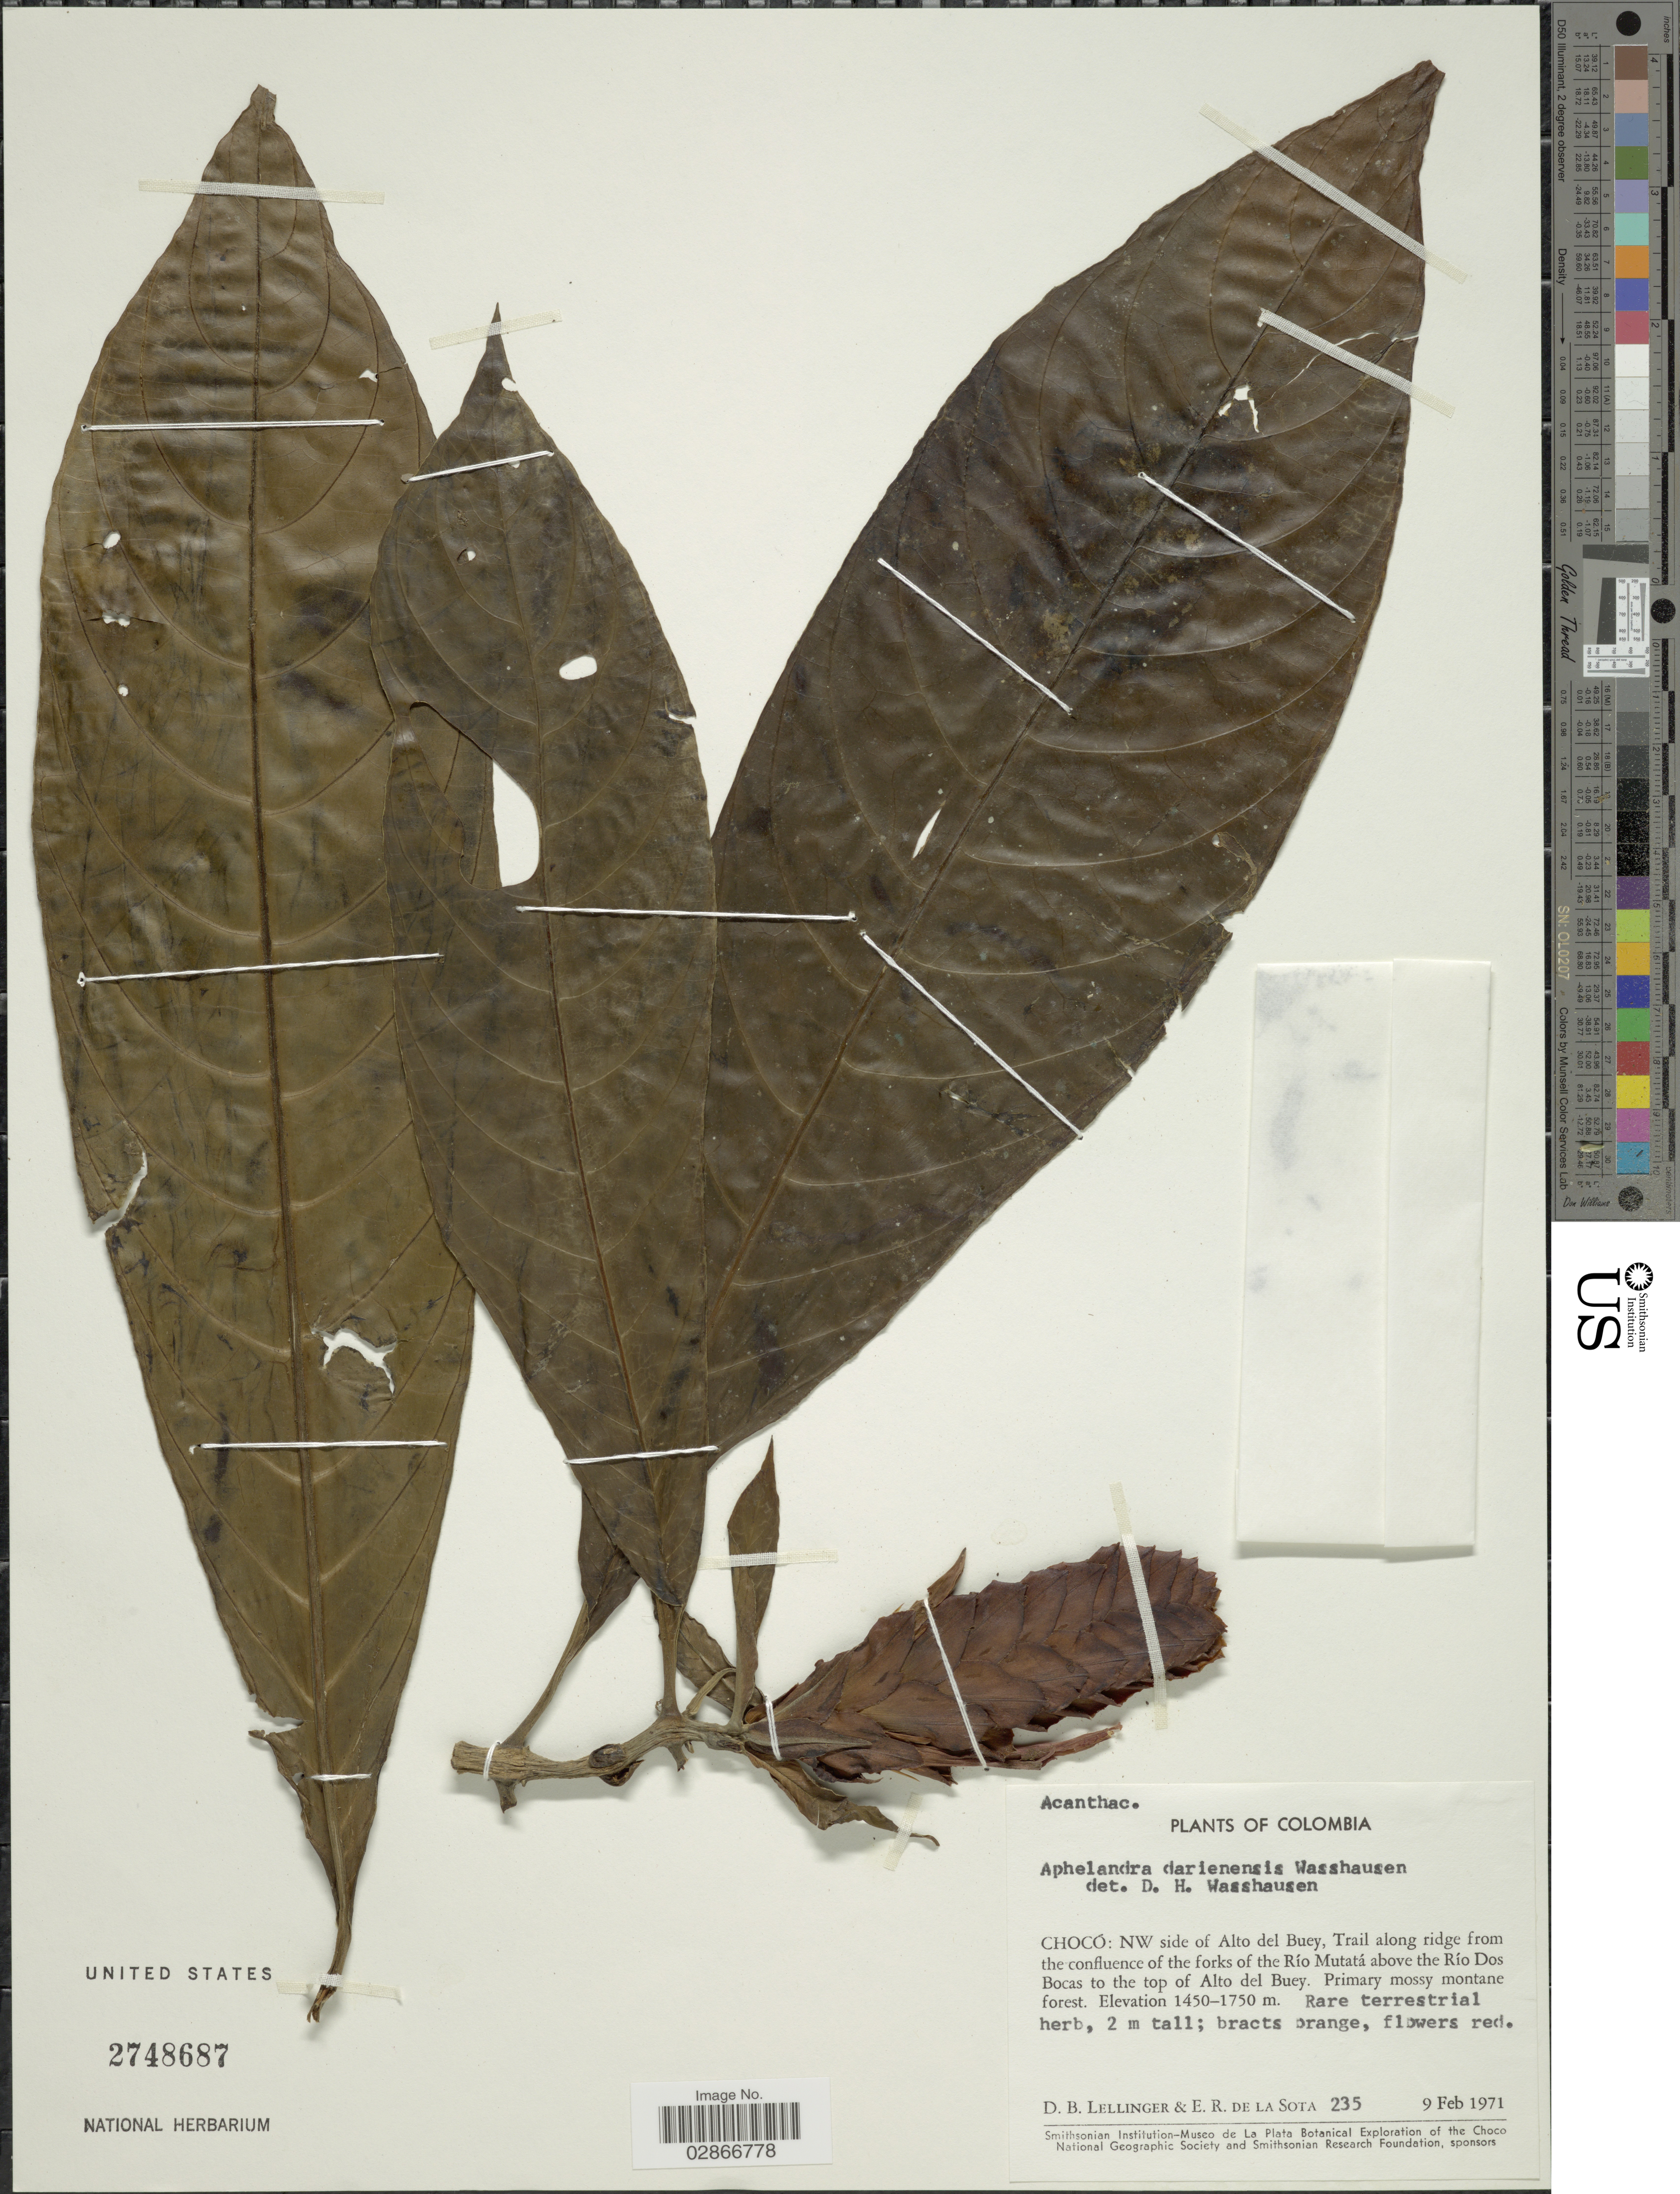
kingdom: Plantae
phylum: Tracheophyta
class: Magnoliopsida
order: Lamiales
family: Acanthaceae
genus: Aphelandra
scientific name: Aphelandra darienensis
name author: Wassh.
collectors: D. B. Lellinger & E. R. de la Sota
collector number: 235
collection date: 1971-02-09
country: Colombia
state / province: Chocó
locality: NW side of Alto del Buey, Trail along ridge from the confluence of the forks of the Río Mutatá above the Río Dos Bocas to the top Alto del Buey.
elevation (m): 1450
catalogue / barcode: US 2748687